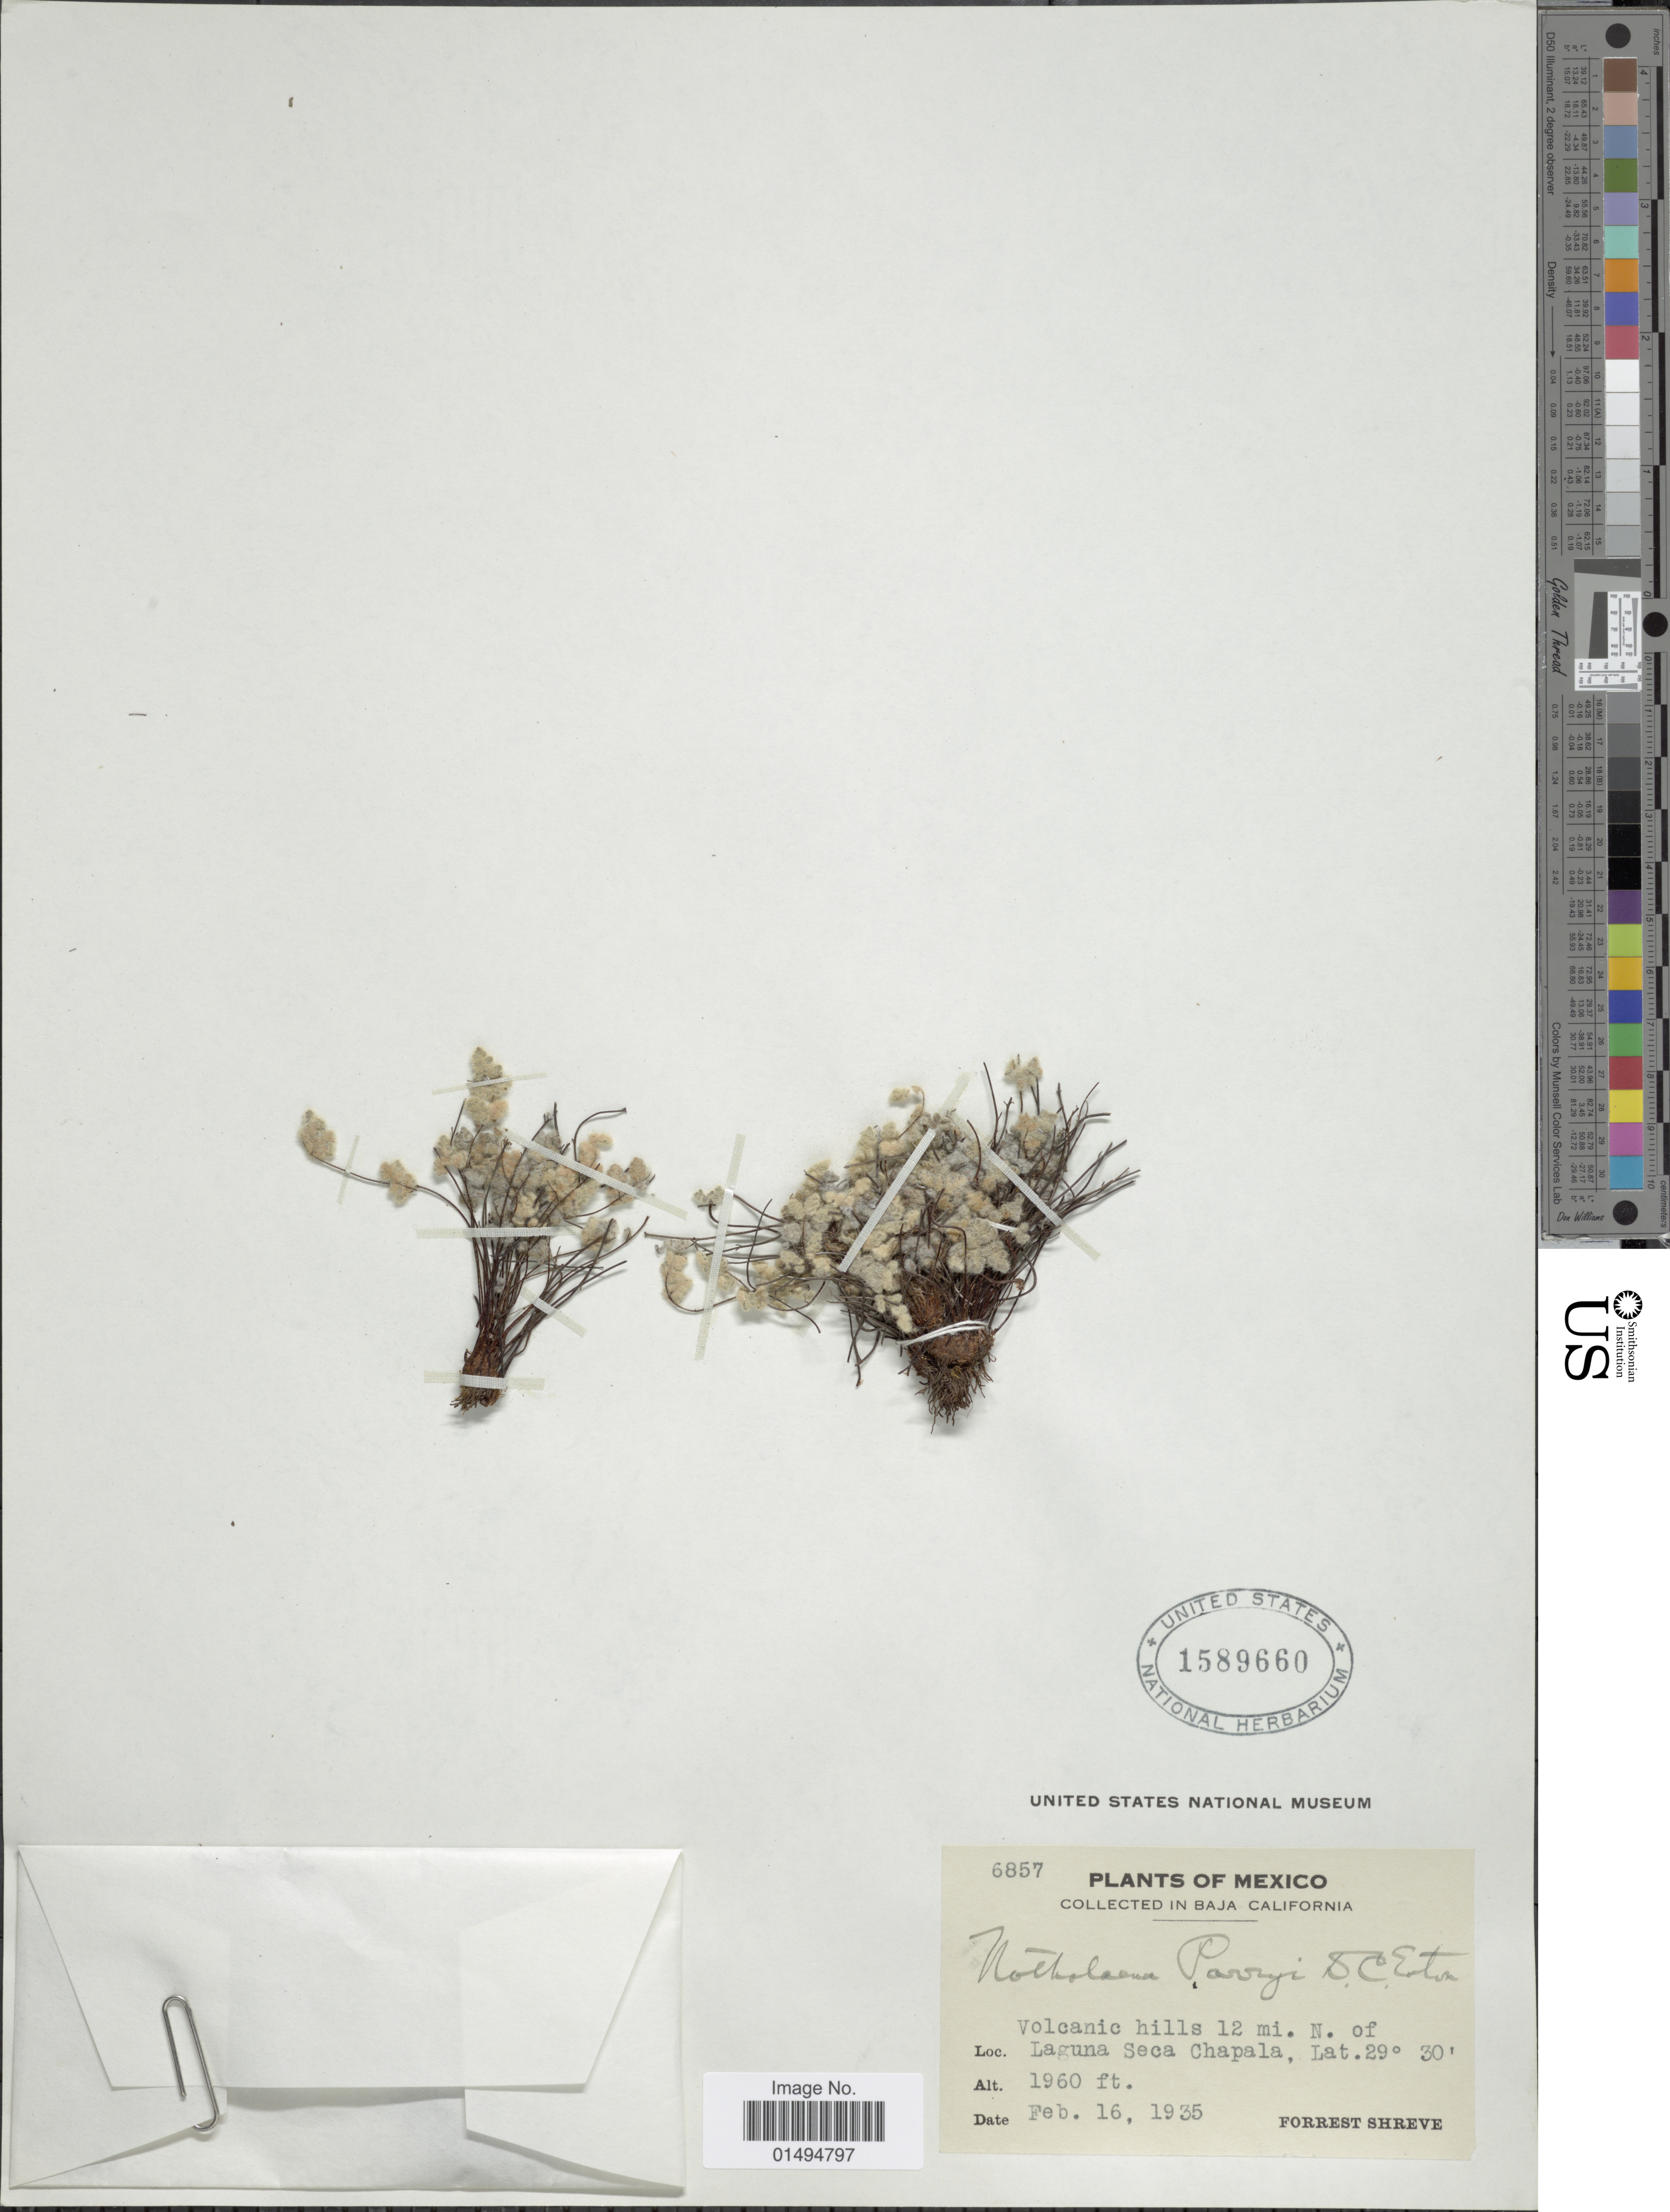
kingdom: Plantae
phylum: Tracheophyta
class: Polypodiopsida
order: Polypodiales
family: Pteridaceae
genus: Myriopteris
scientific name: Myriopteris parryi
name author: (D.C. Eaton) Grusz & Windham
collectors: F. Shreve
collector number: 6857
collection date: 1935-02-16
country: Mexico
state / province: Baja California Norte / Baja California Sur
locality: Volcanic hills 12 mi. N. of Laguna Seca Chapala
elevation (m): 597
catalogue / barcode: US 1589660